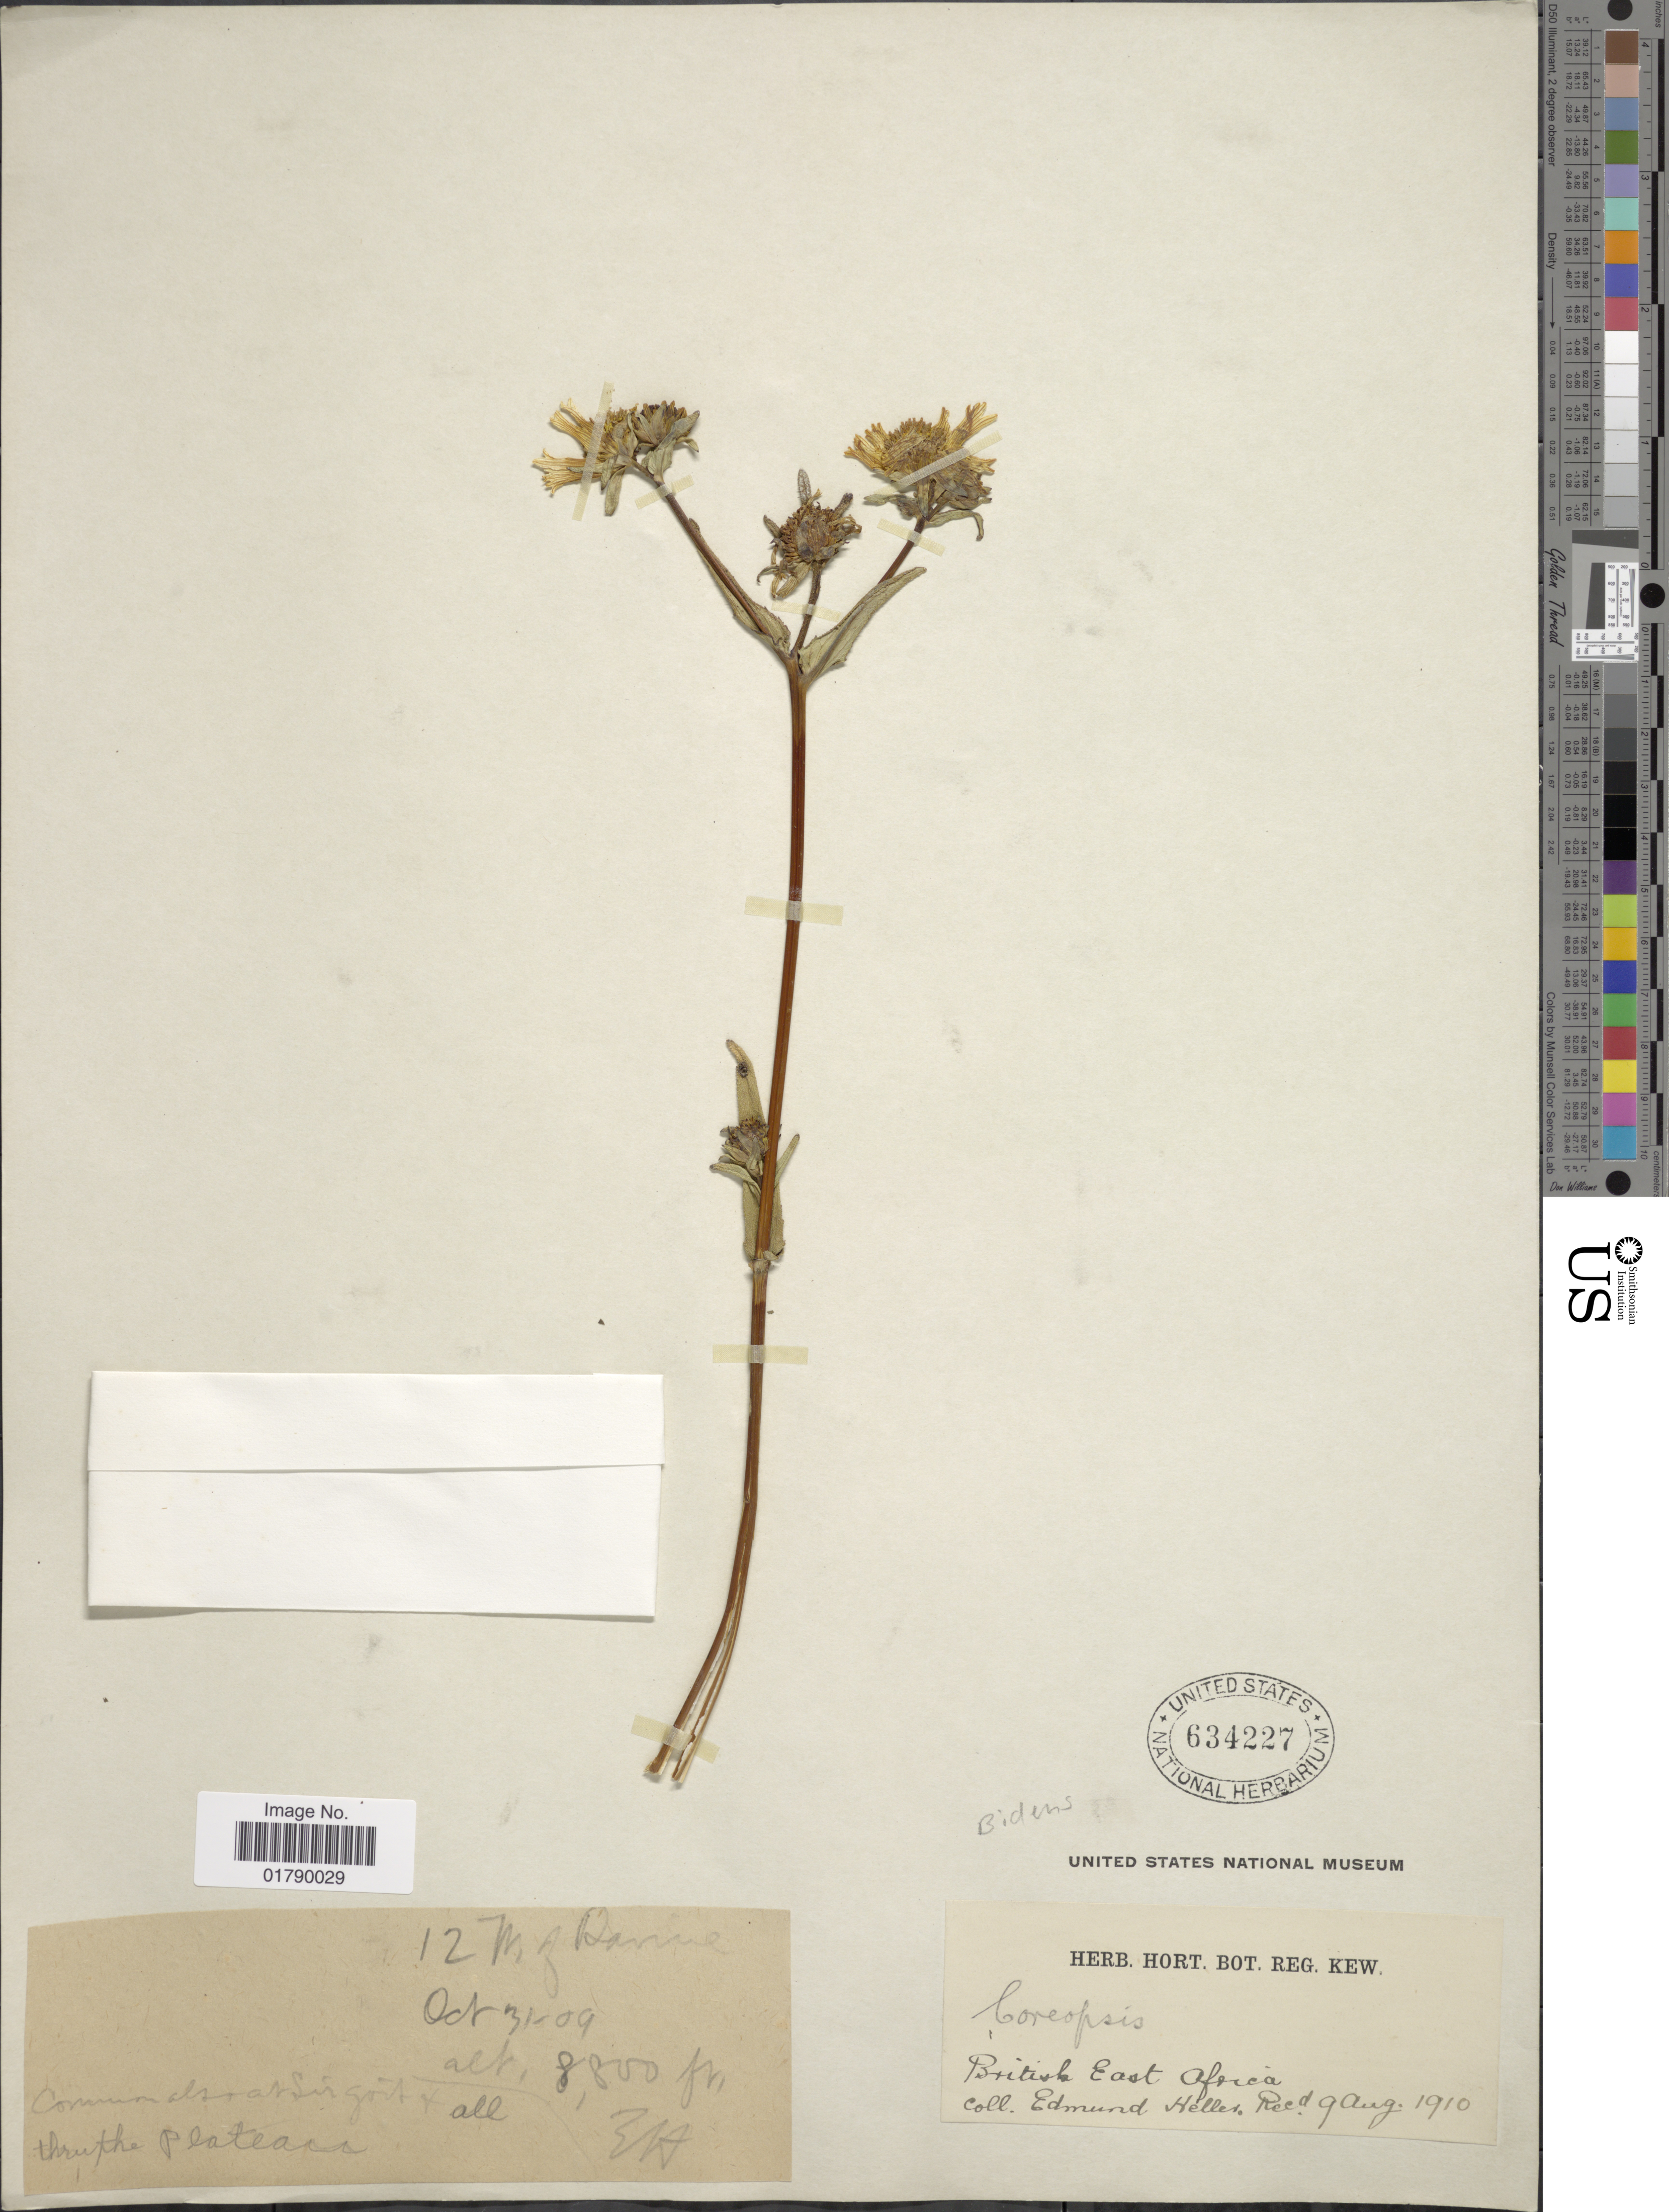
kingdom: Plantae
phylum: Tracheophyta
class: Magnoliopsida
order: Asterales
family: Asteraceae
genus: Bidens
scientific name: Bidens sp.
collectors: E. Heller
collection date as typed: Transcribed d/m/y: 31/10/9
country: Kenya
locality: British East Africa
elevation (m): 2682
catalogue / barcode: US 634227